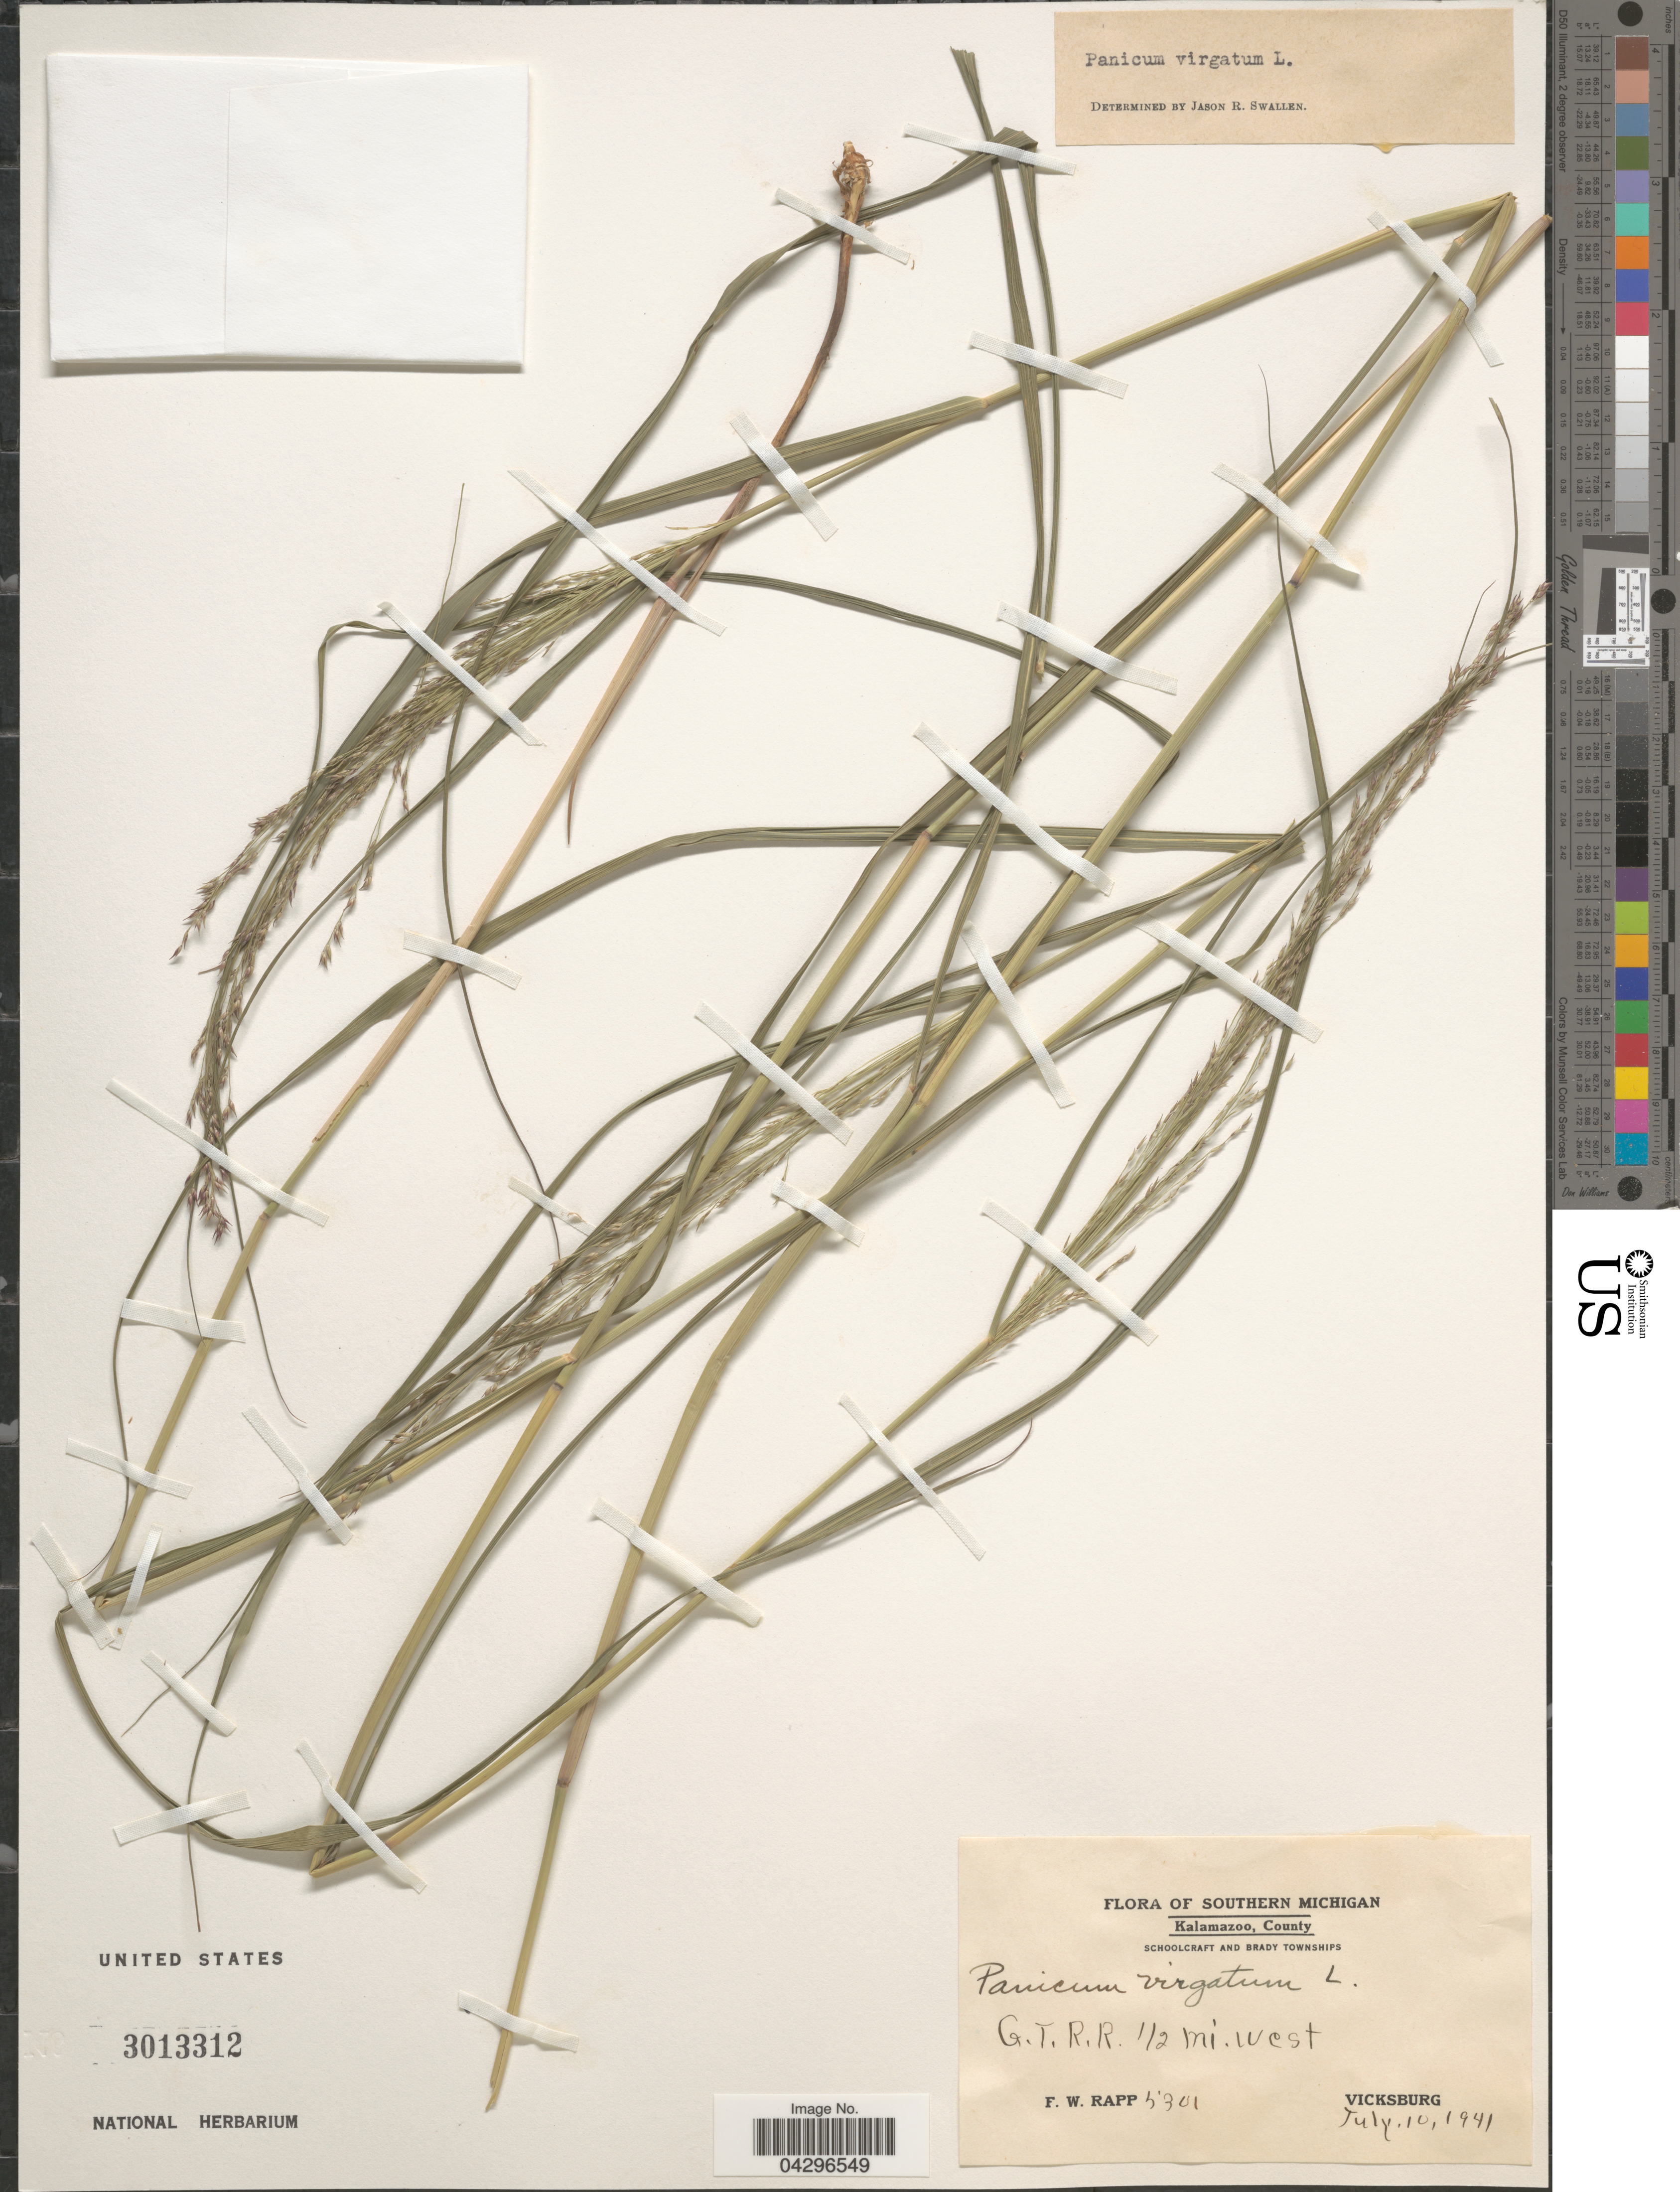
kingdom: Plantae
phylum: Tracheophyta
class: Liliopsida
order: Poales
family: Poaceae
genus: Panicum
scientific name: Panicum virgatum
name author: L.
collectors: F. Rapp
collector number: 5301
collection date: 1941-07-10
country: United States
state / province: Michigan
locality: Southern Michigan. Kalamazoo, County. Schoolcraft and Brady Townships. G.T.R.R. ½ mi. west Vicksburg.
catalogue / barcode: US 3013312